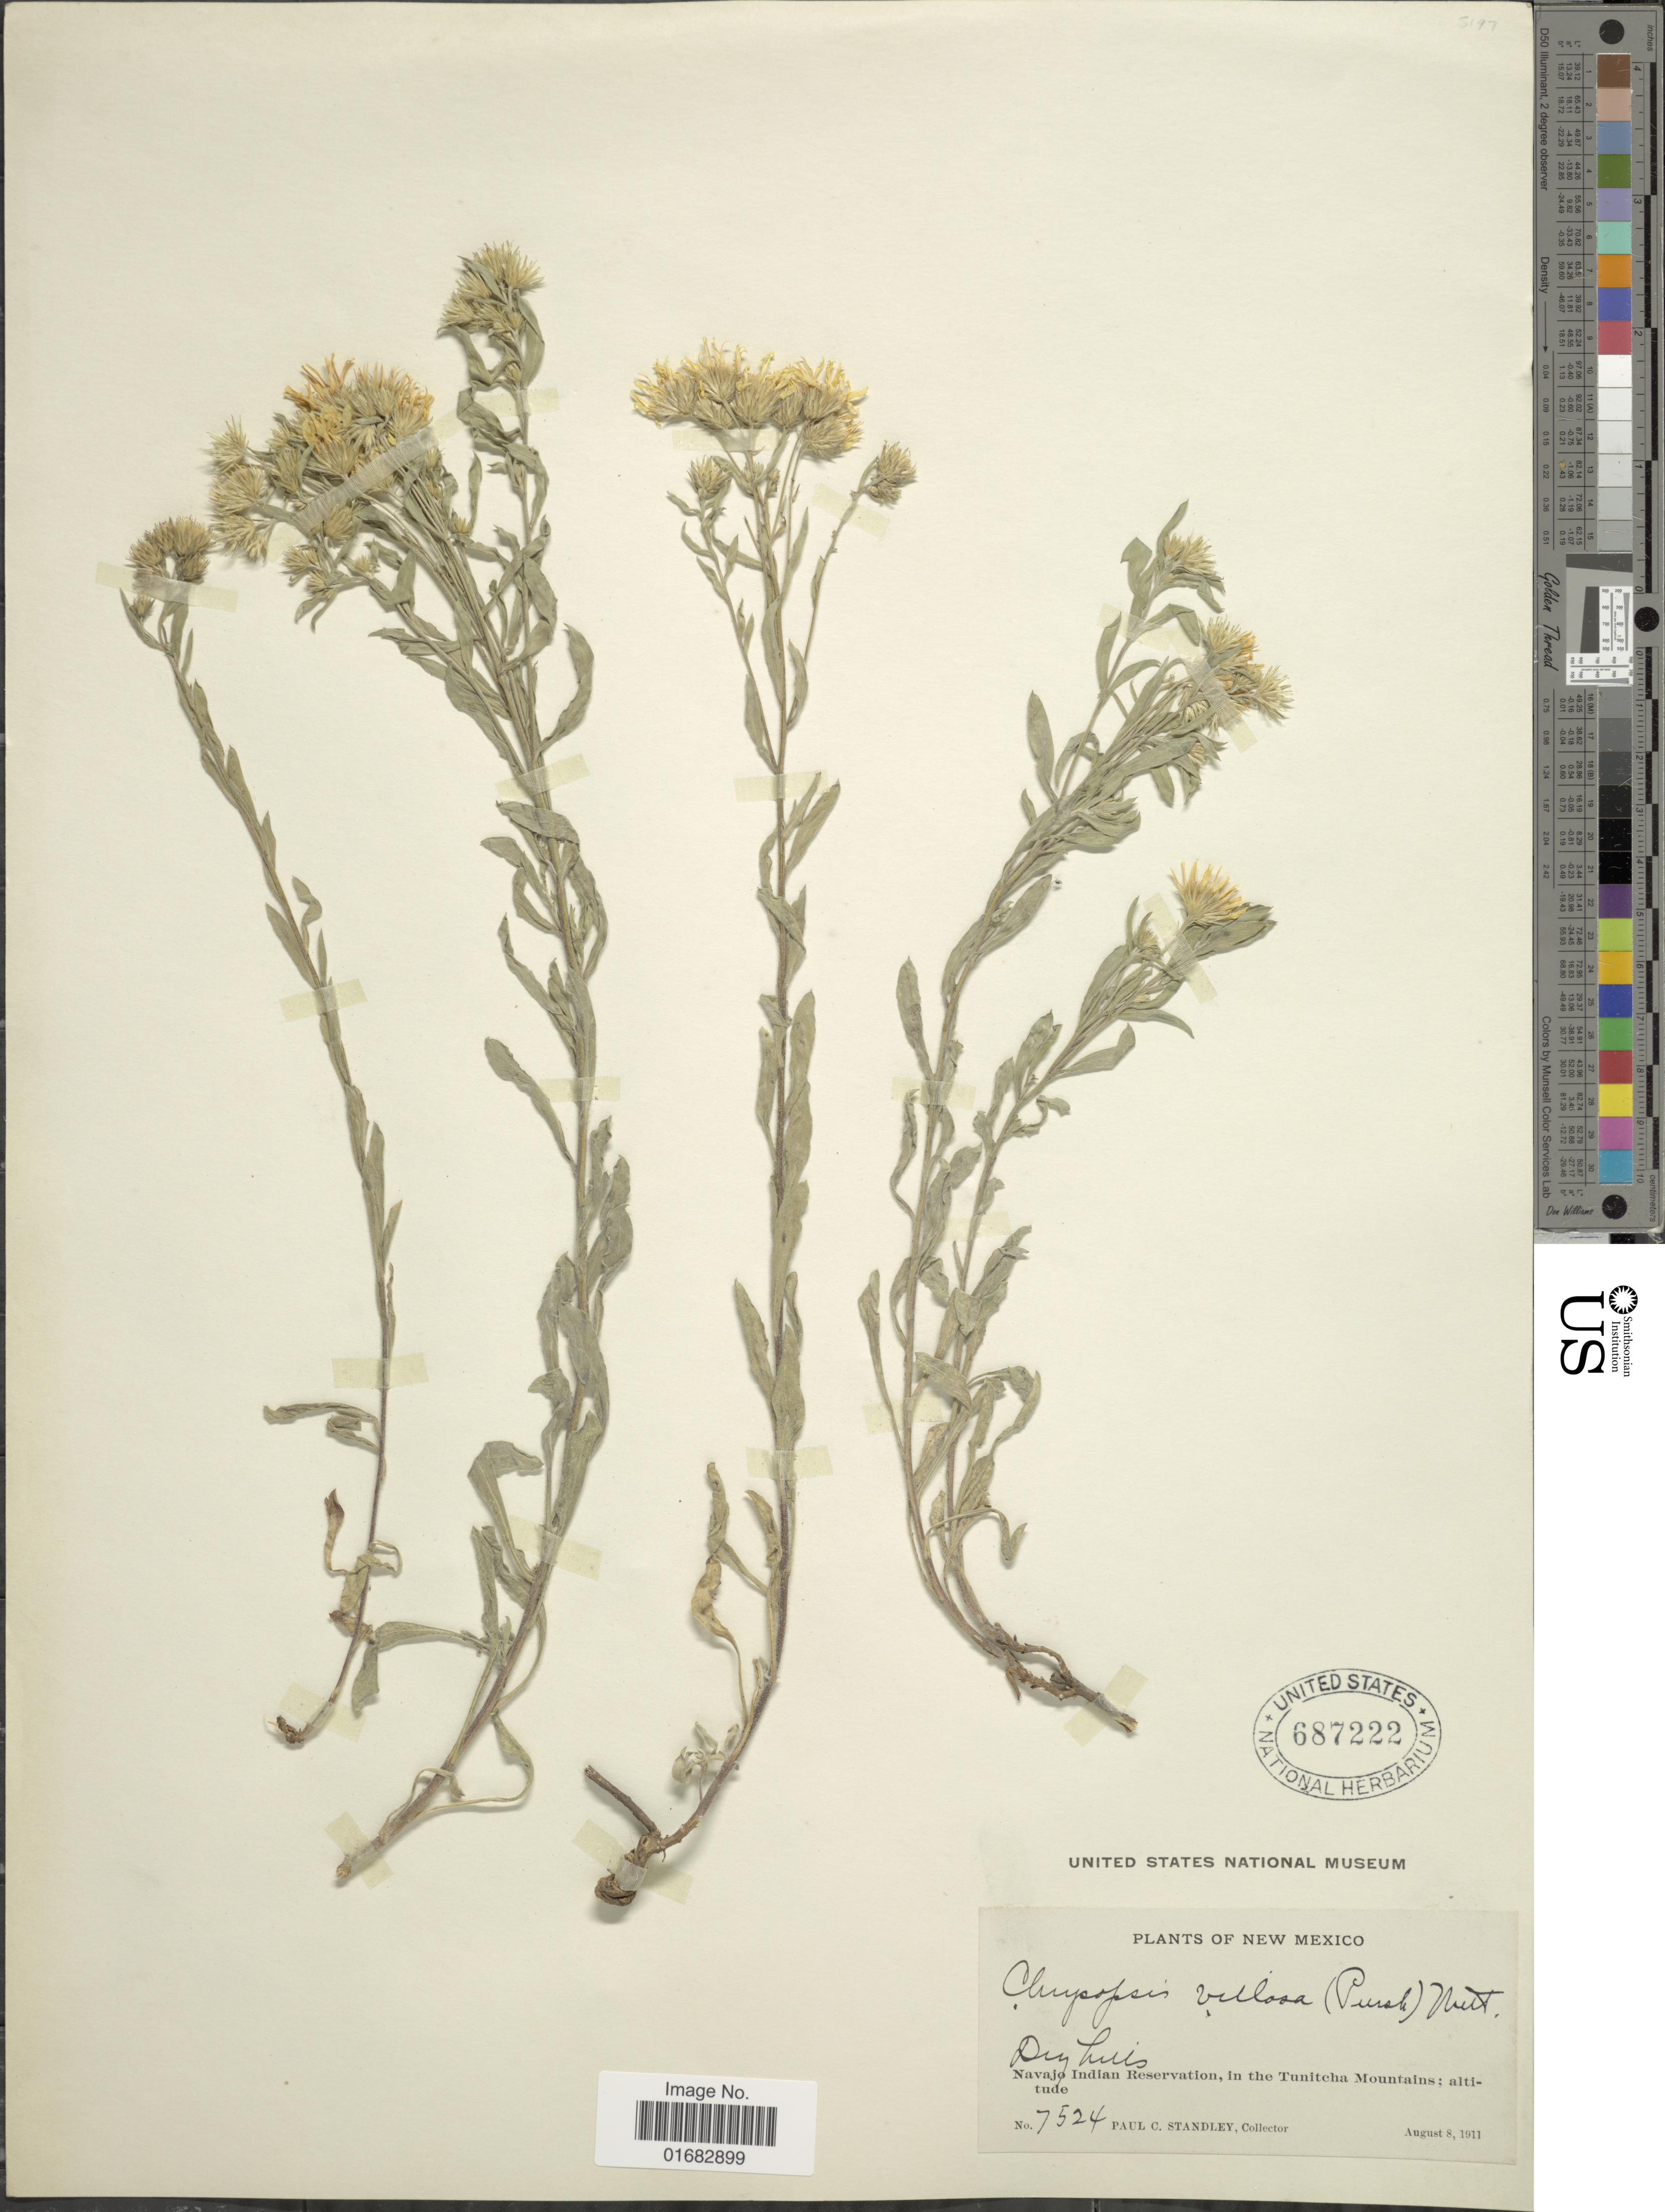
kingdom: Plantae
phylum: Tracheophyta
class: Magnoliopsida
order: Asterales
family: Asteraceae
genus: Heterotheca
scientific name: Heterotheca villosa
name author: (Pursh) Shinners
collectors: P. C. Standley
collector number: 7524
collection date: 1911-08-08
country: United States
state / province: New Mexico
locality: Dry hills, Navajo Indian Reservation, in the Tunitcha Mountains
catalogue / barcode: US 687222